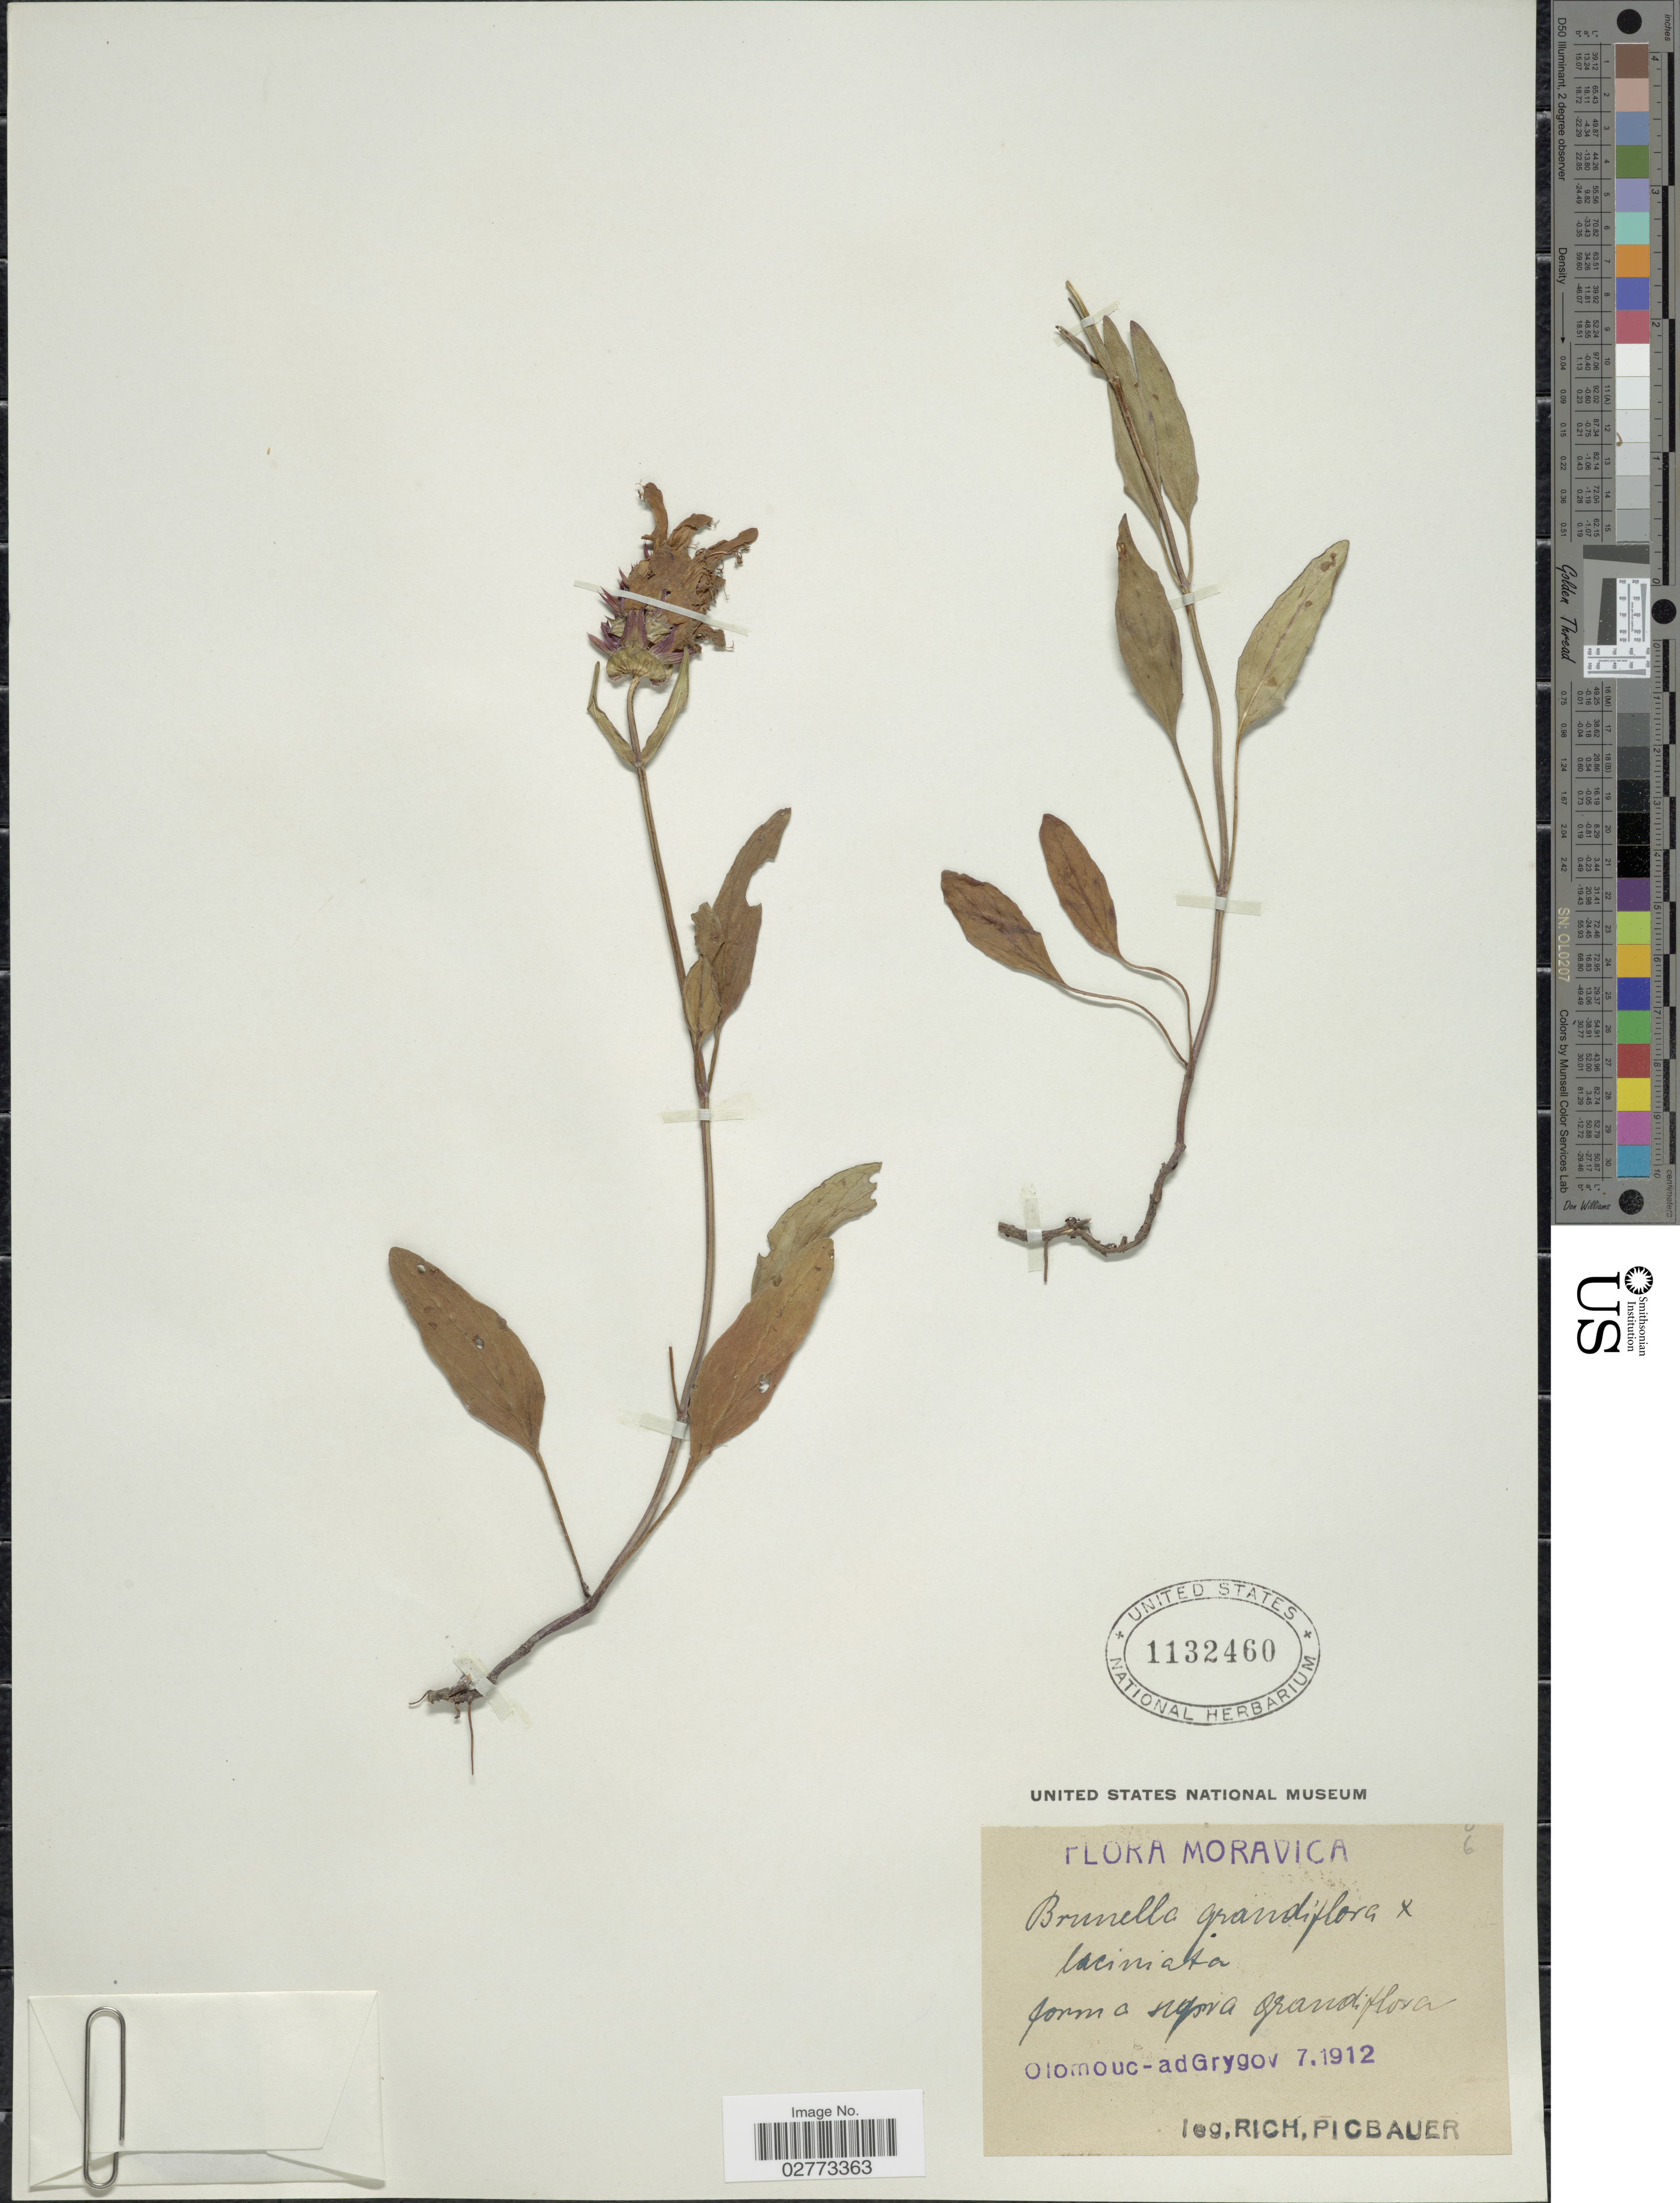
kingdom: Plantae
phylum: Tracheophyta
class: Magnoliopsida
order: Lamiales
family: Lamiaceae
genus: Prunella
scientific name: Prunella grandiflora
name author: (L.) Turra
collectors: R. Picbauer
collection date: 1912-07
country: Czechia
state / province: Olomouc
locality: Moravica. Olomouc-ad Grygov.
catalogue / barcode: US 1132460